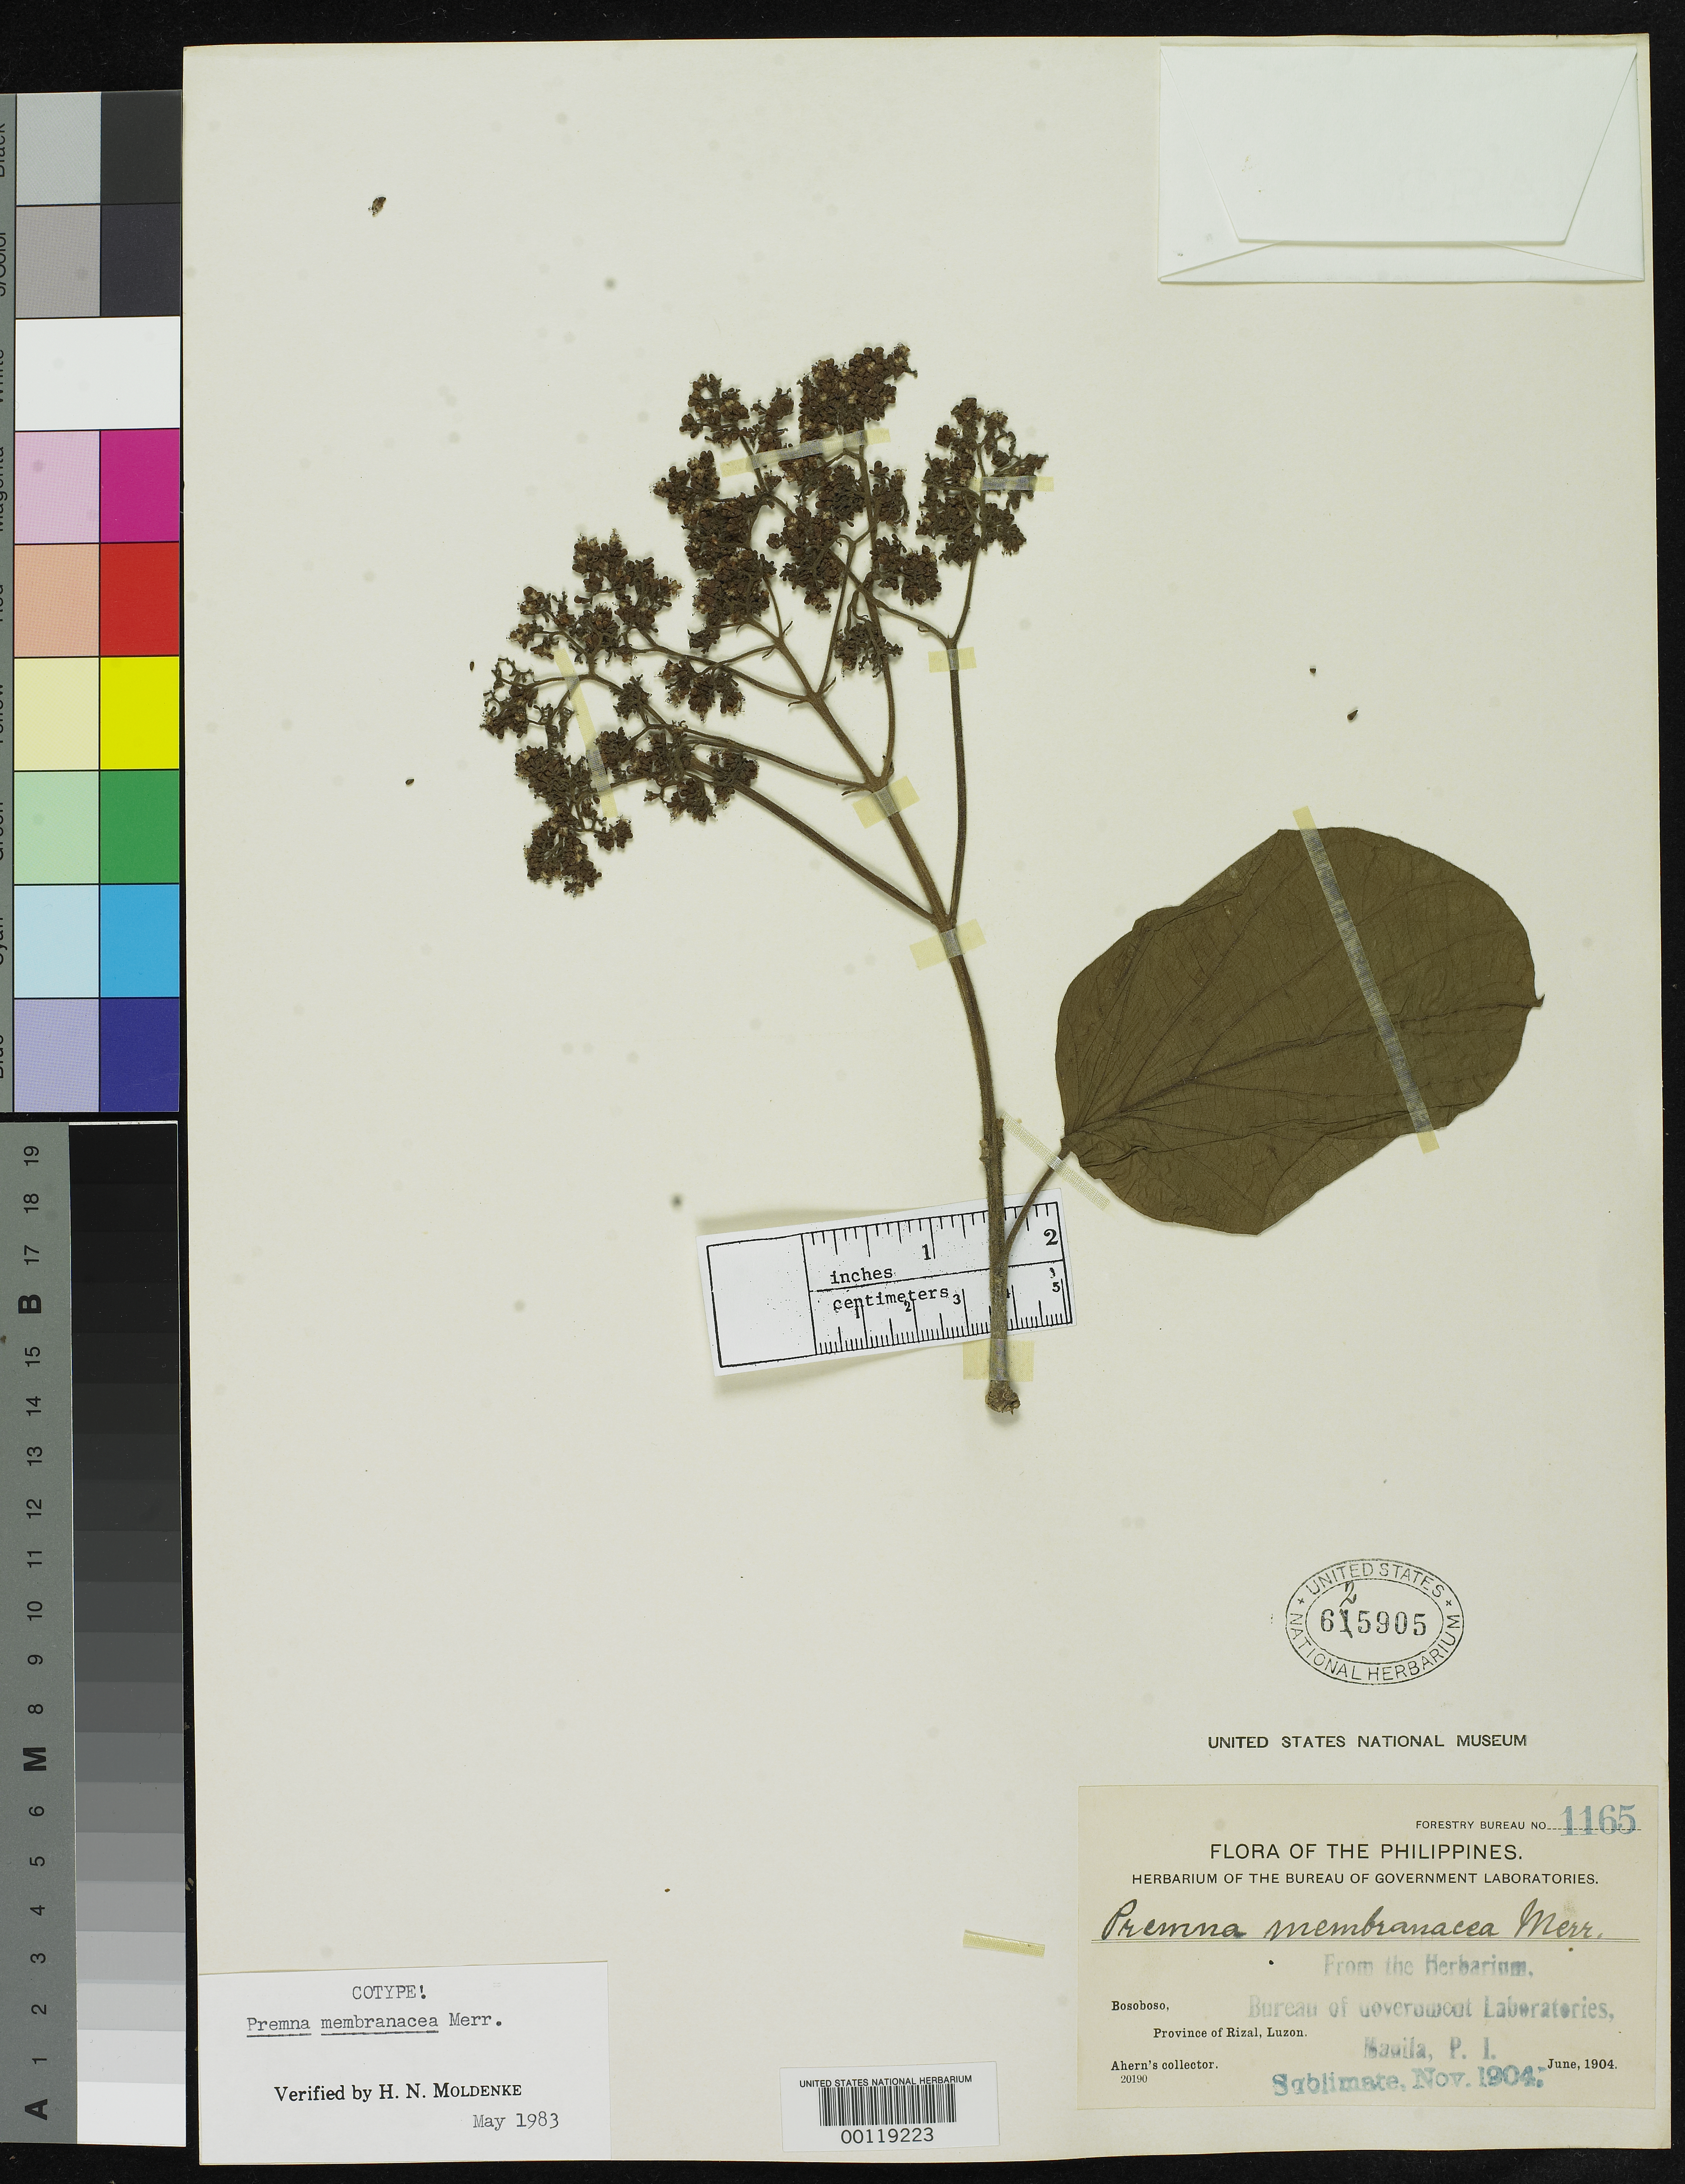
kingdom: Plantae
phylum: Tracheophyta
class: Magnoliopsida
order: Lamiales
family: Lamiaceae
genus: Premna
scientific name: Premna membranacea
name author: Merr.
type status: Isotype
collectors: Ahern's collector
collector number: For. Bur. 1165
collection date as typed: Jun 1904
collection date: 1904-06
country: Philippines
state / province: Calabarzon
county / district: Rizal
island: Luzon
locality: Bosoboso.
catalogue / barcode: US 625905